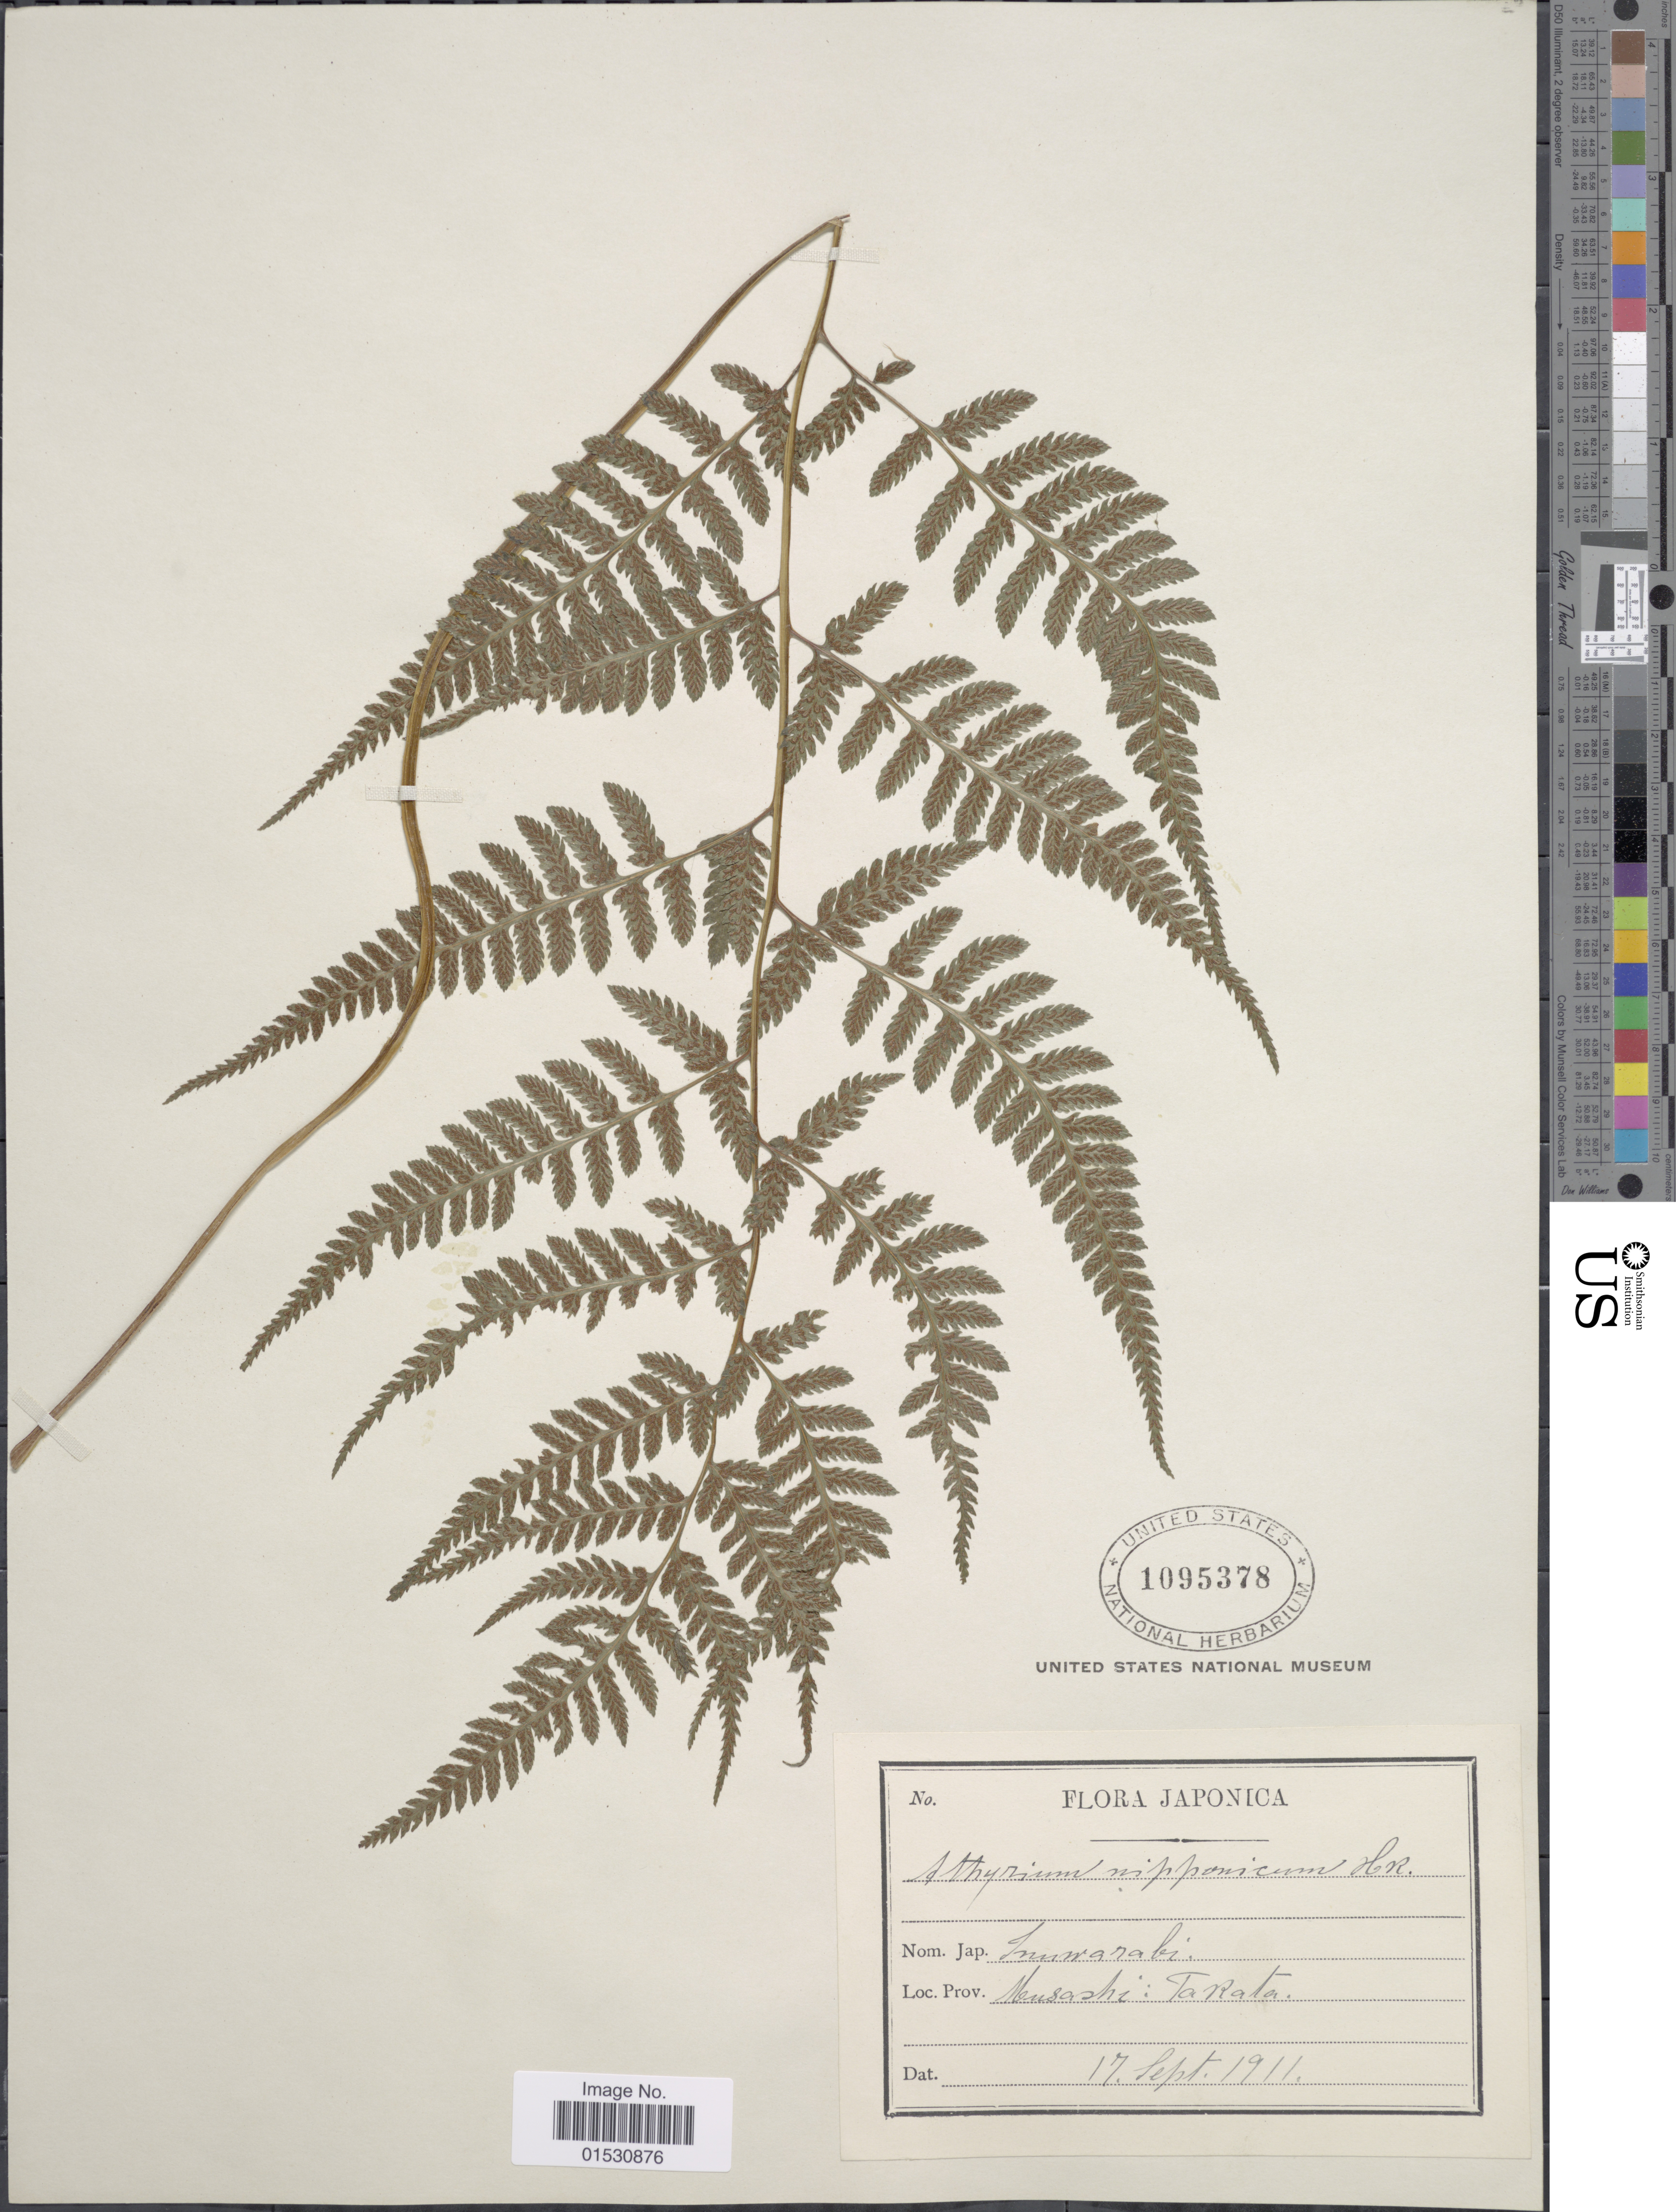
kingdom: Plantae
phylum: Tracheophyta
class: Polypodiopsida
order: Polypodiales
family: Athyriaceae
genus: Athyrium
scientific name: Athyrium nipponicum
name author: (Mett.) Hance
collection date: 1911-09-17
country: Japan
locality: Japonica. Musashi: Takata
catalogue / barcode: US 1095378